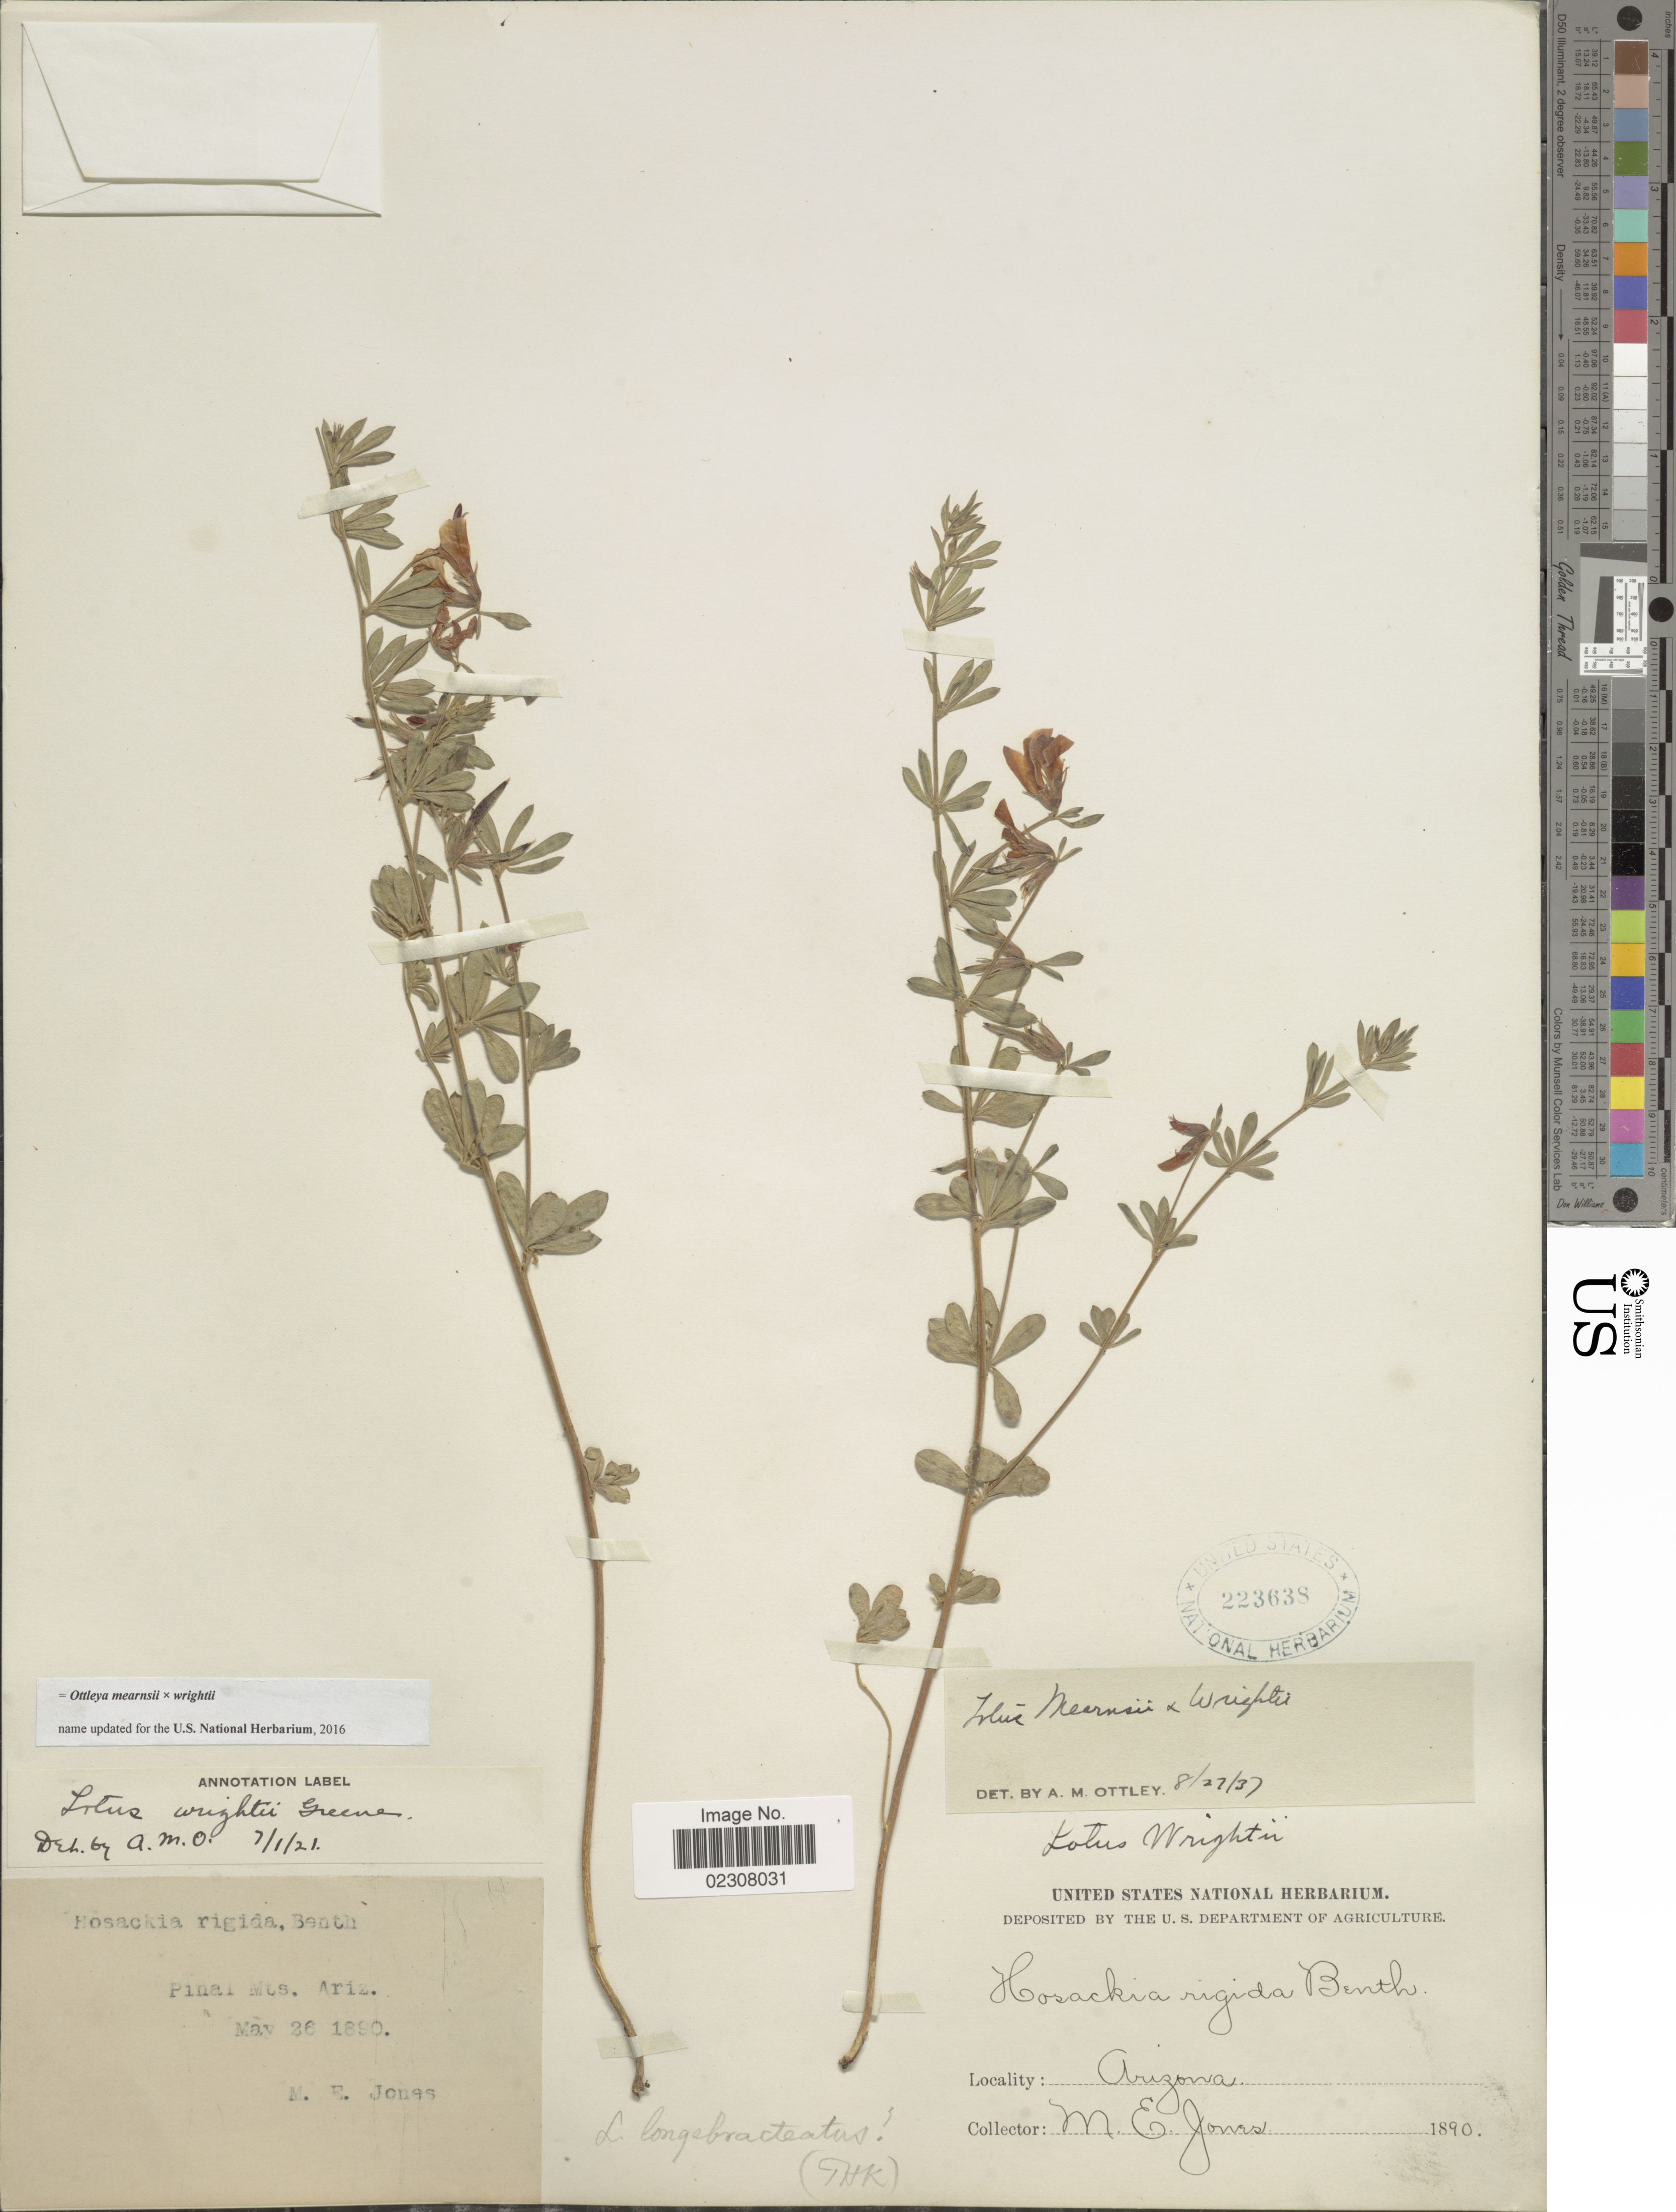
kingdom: Plantae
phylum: Tracheophyta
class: Magnoliopsida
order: Fabales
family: Fabaceae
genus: Ottleya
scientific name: Ottleya mearnsii x O. wrightii (A. Gray) D.D. Sokoloff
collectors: M. E. Jones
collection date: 1890-05-26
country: United States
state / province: Arizona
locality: Pinal Mts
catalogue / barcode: US 223638